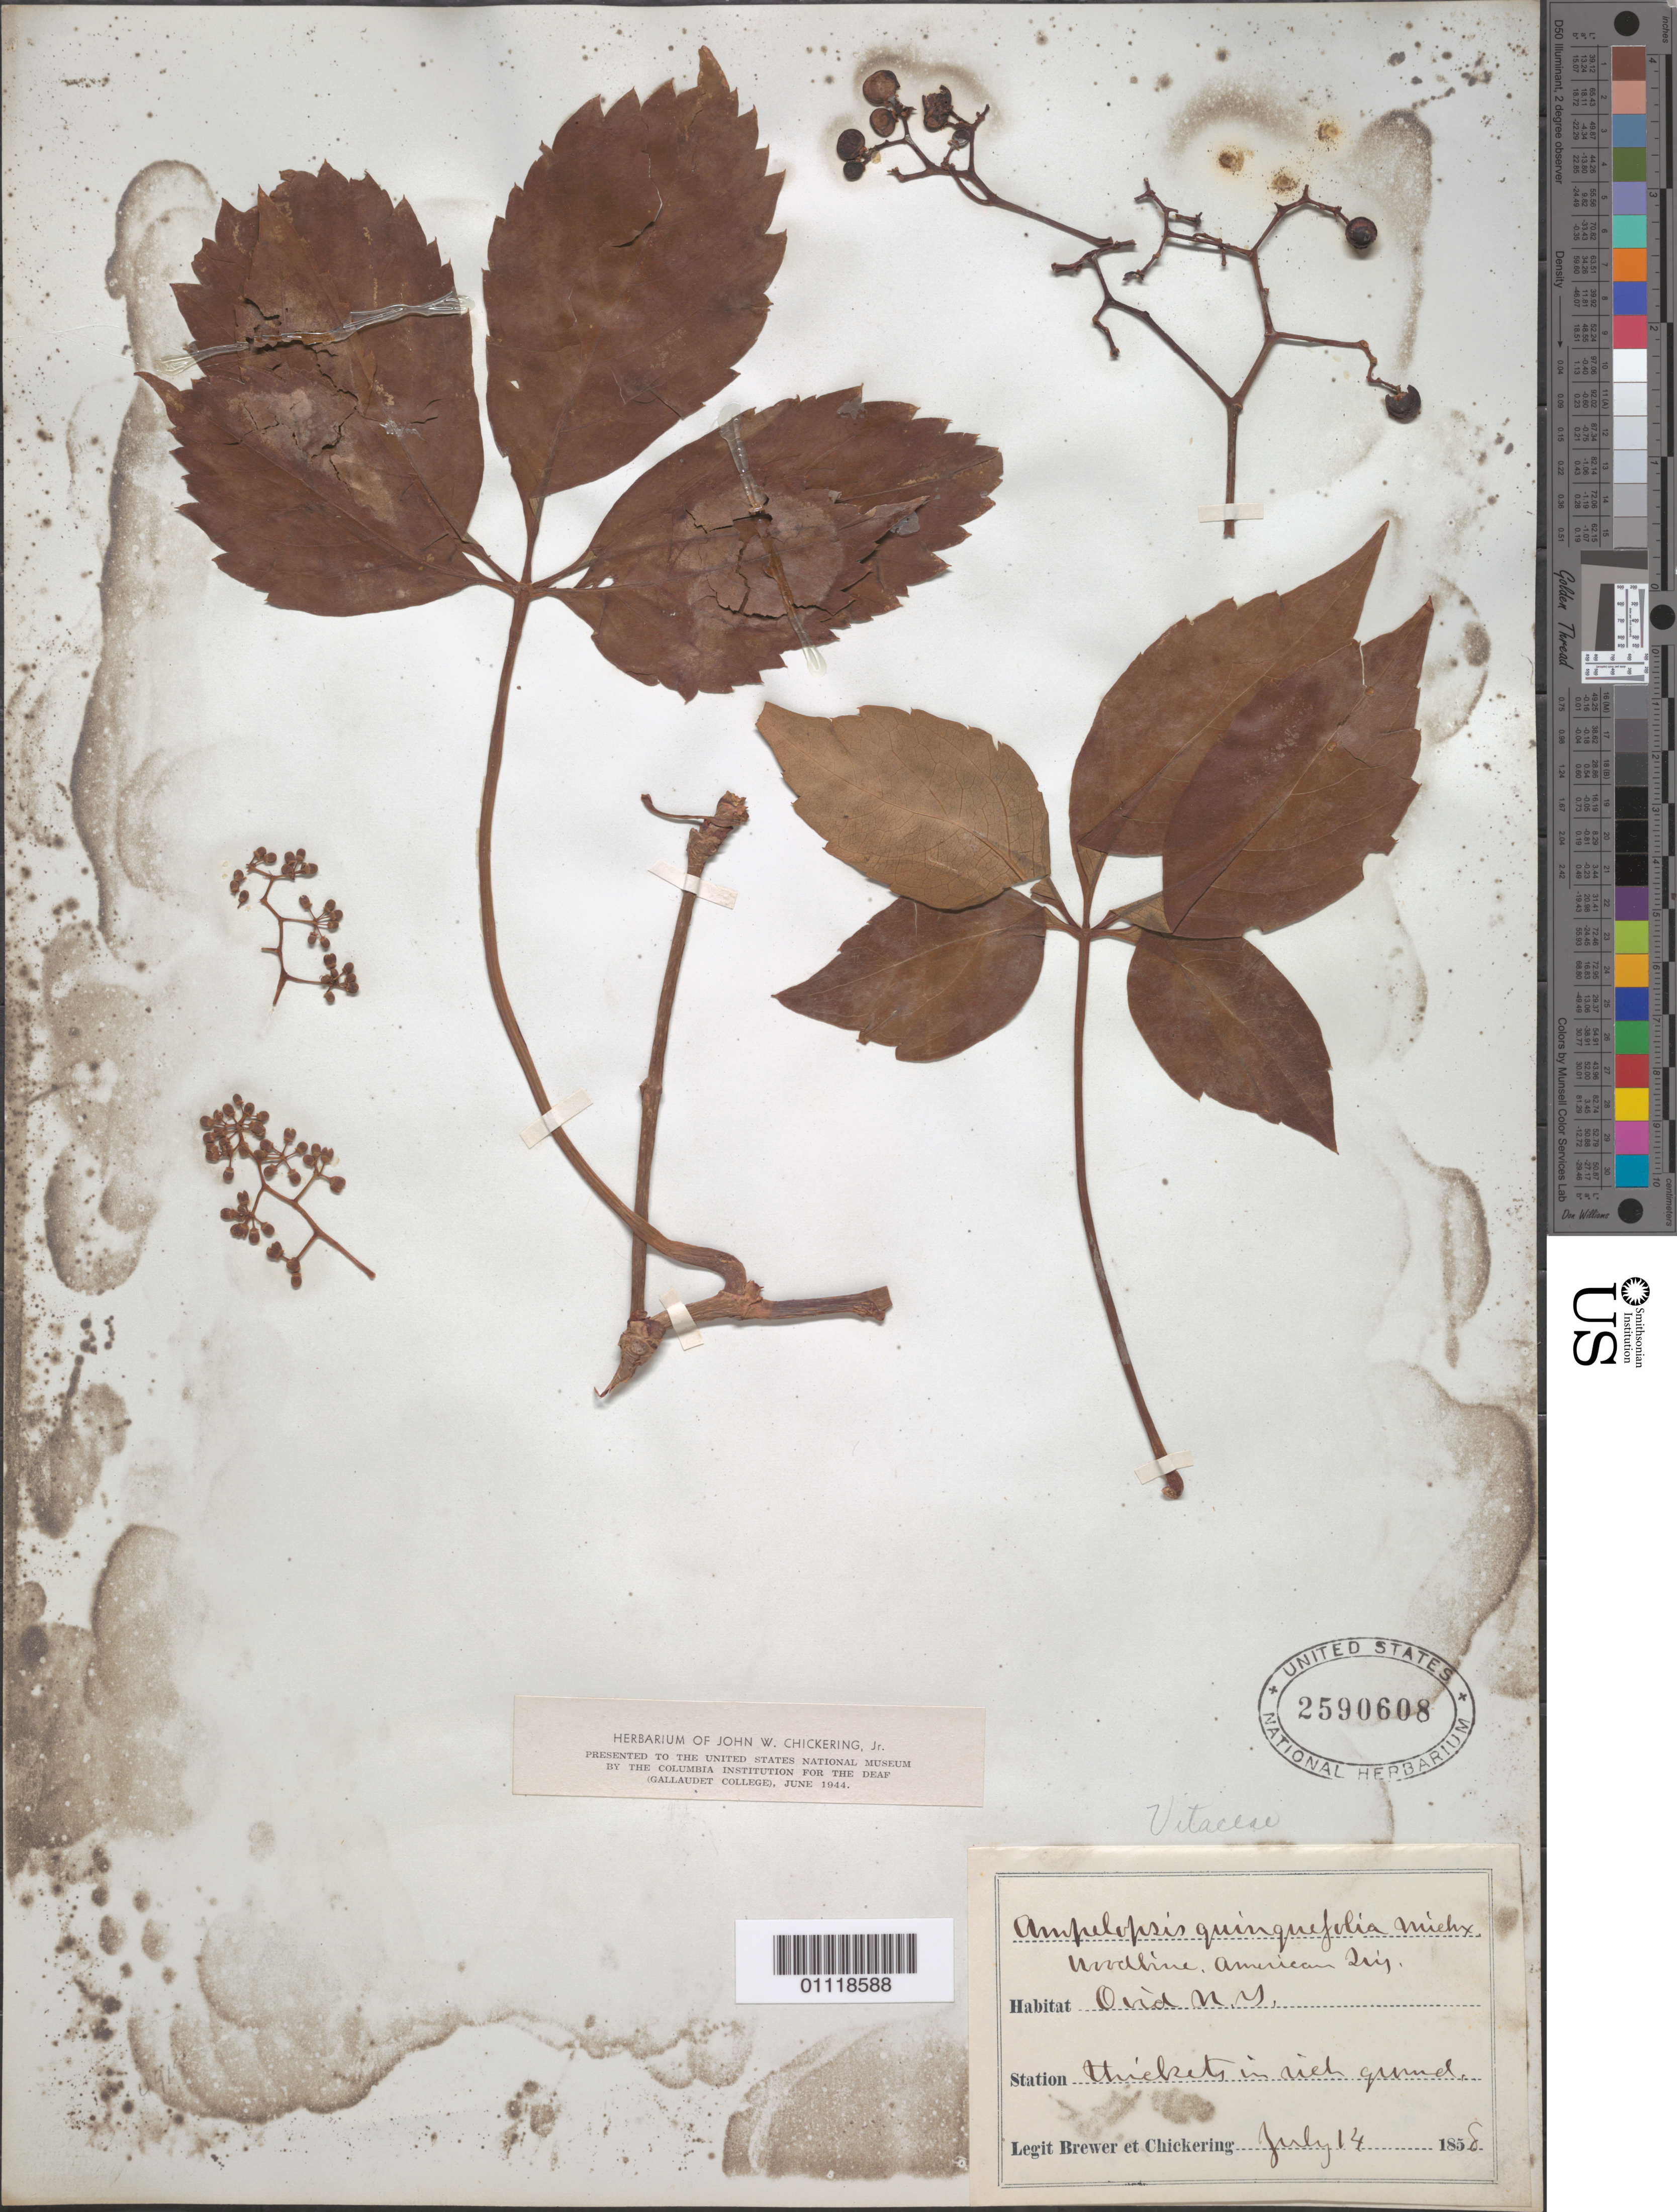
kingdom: Plantae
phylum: Tracheophyta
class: Magnoliopsida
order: Vitales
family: Vitaceae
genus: Parthenocissus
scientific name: Parthenocissus quinquefolia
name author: (L.) Planch.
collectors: J. W. Chickering Jr.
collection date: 1858-07-14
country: United States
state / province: New York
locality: Ovid.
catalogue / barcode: US 2590608